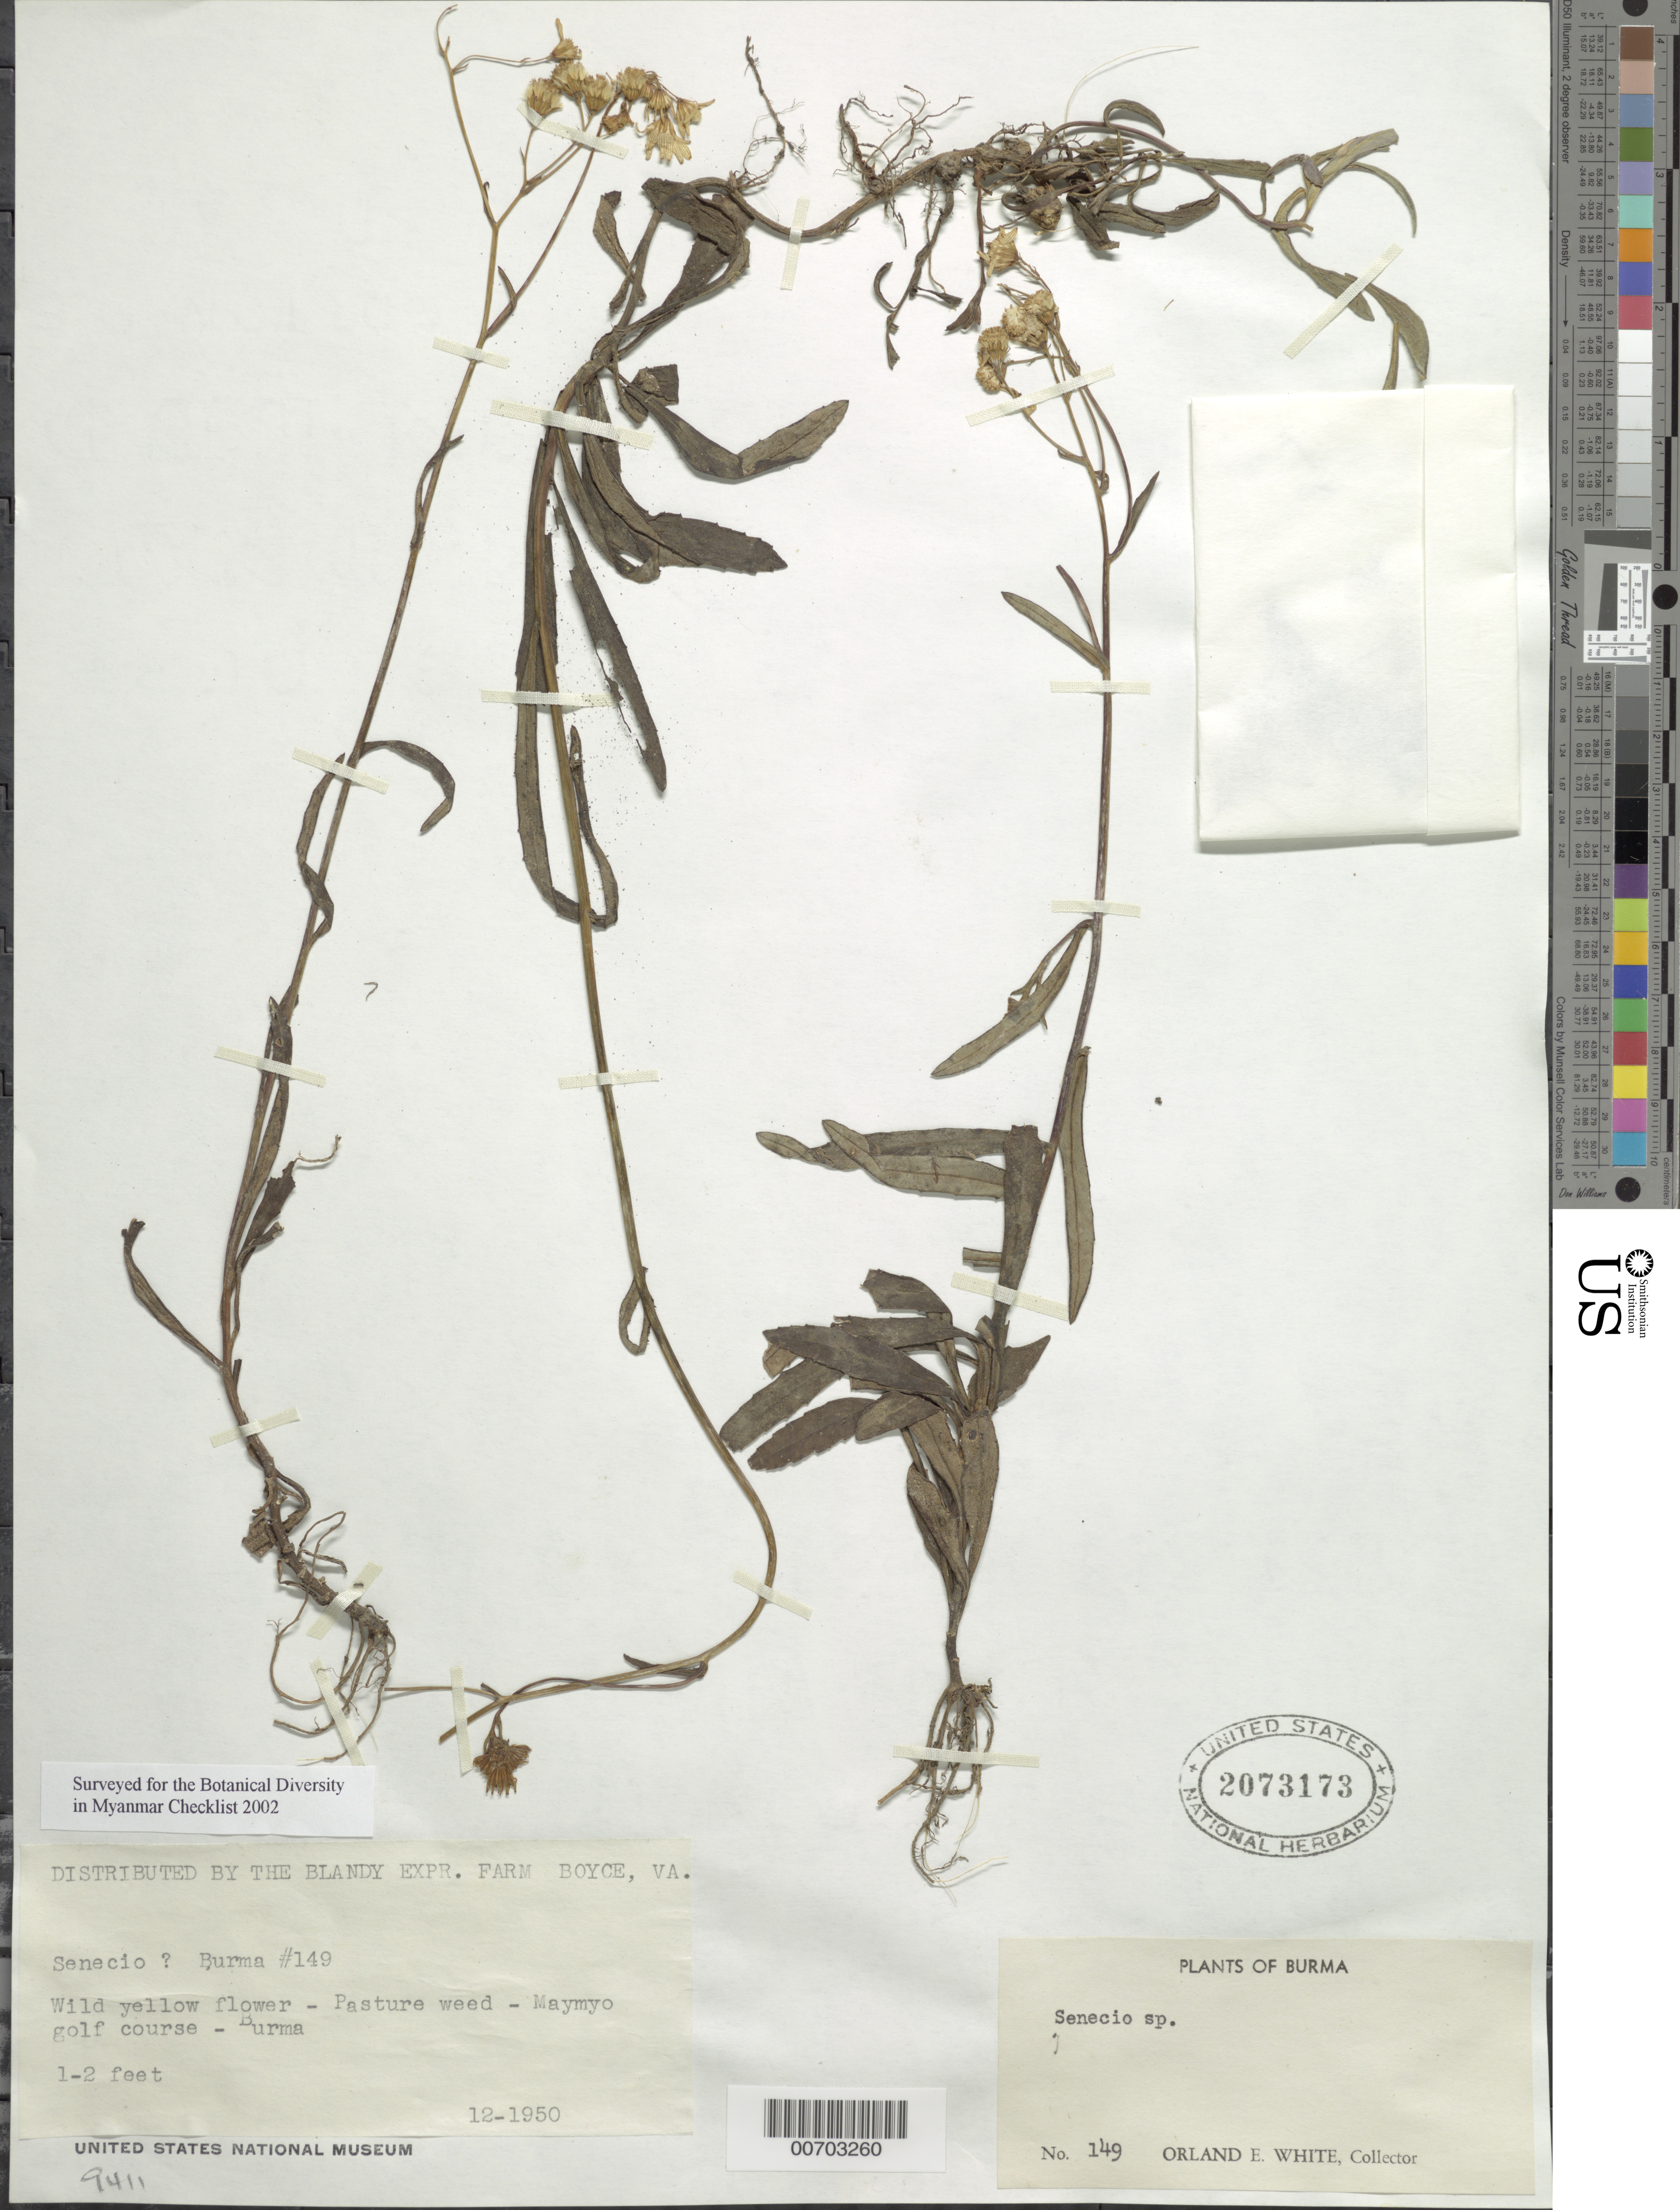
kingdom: Plantae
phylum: Tracheophyta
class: Magnoliopsida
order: Asterales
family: Asteraceae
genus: Senecio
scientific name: Senecio sp.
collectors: O. E. White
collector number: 149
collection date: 1950-12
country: Myanmar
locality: Wild yellow flower - Pasture weed - Maymyo golf course - burma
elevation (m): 0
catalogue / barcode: US 2073173